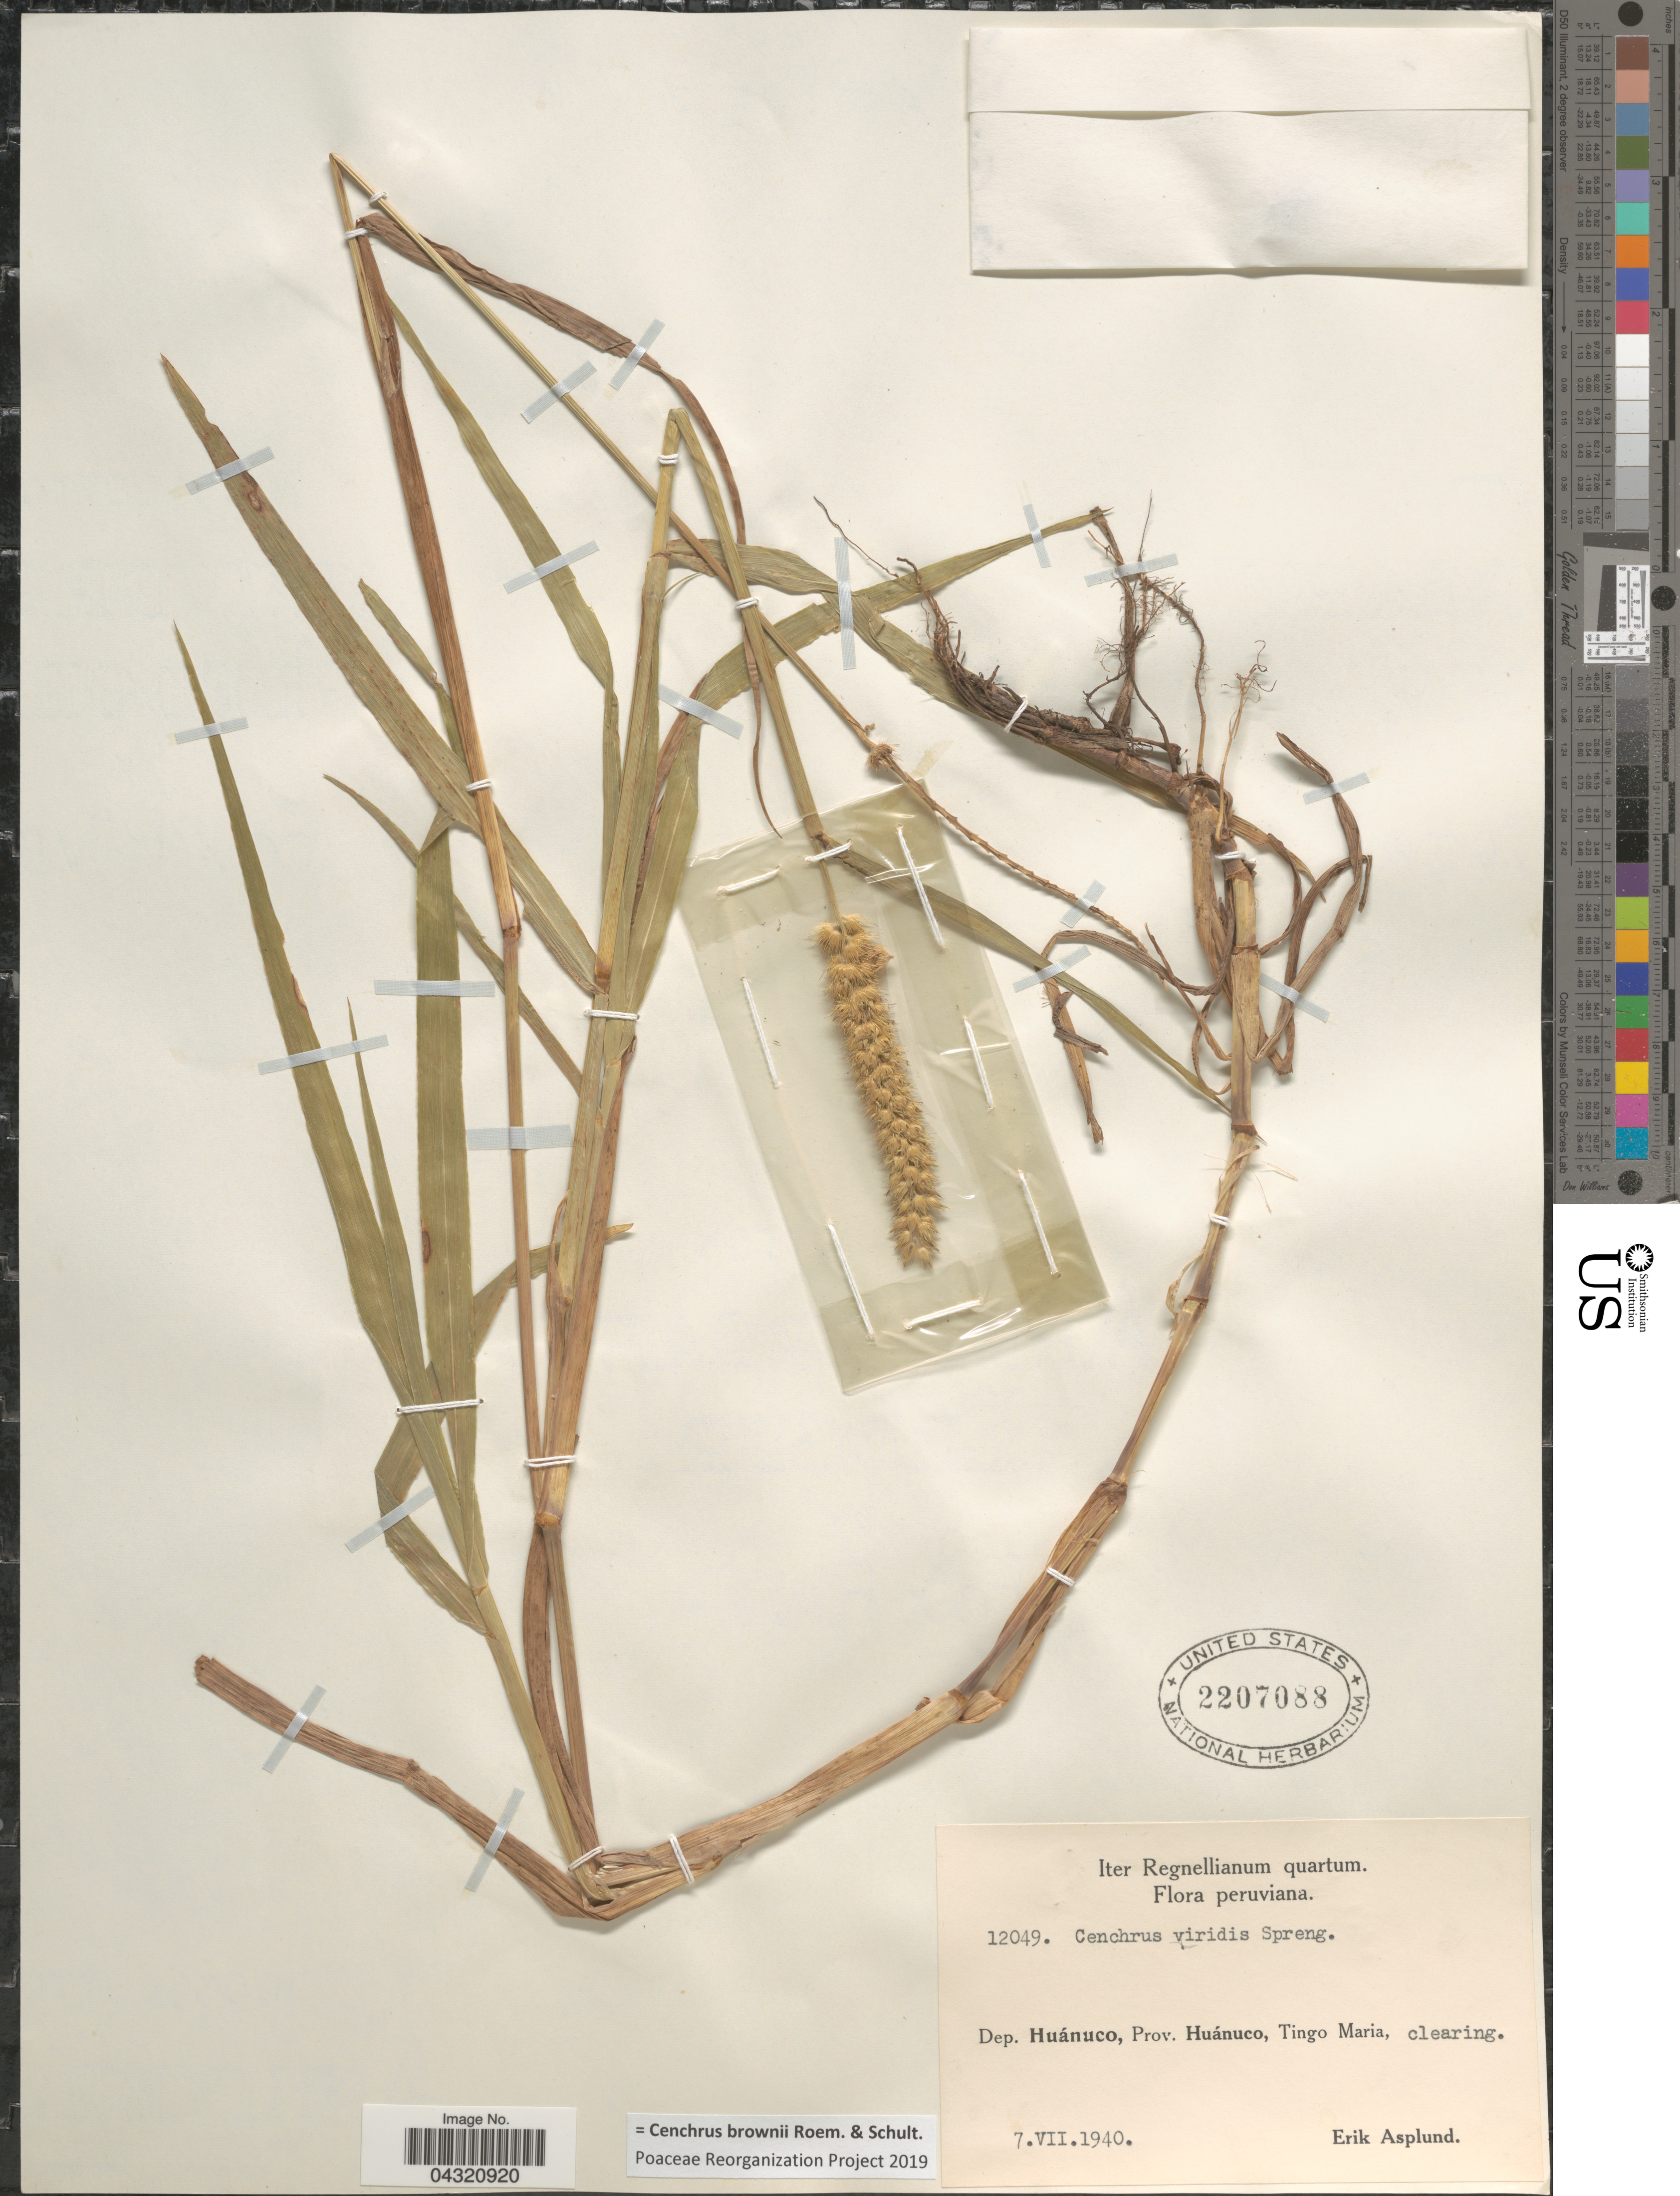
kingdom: Plantae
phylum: Tracheophyta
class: Liliopsida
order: Poales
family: Poaceae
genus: Cenchrus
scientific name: Cenchrus brownii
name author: Roem. & Schult.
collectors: E. Asplund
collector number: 12049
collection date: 1940-07-07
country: Peru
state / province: Huánuco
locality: Iter Regnellianum quartum. Dep. Huánuco, Prov. Huánuco, Tingo Maria.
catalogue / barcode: US 2207088